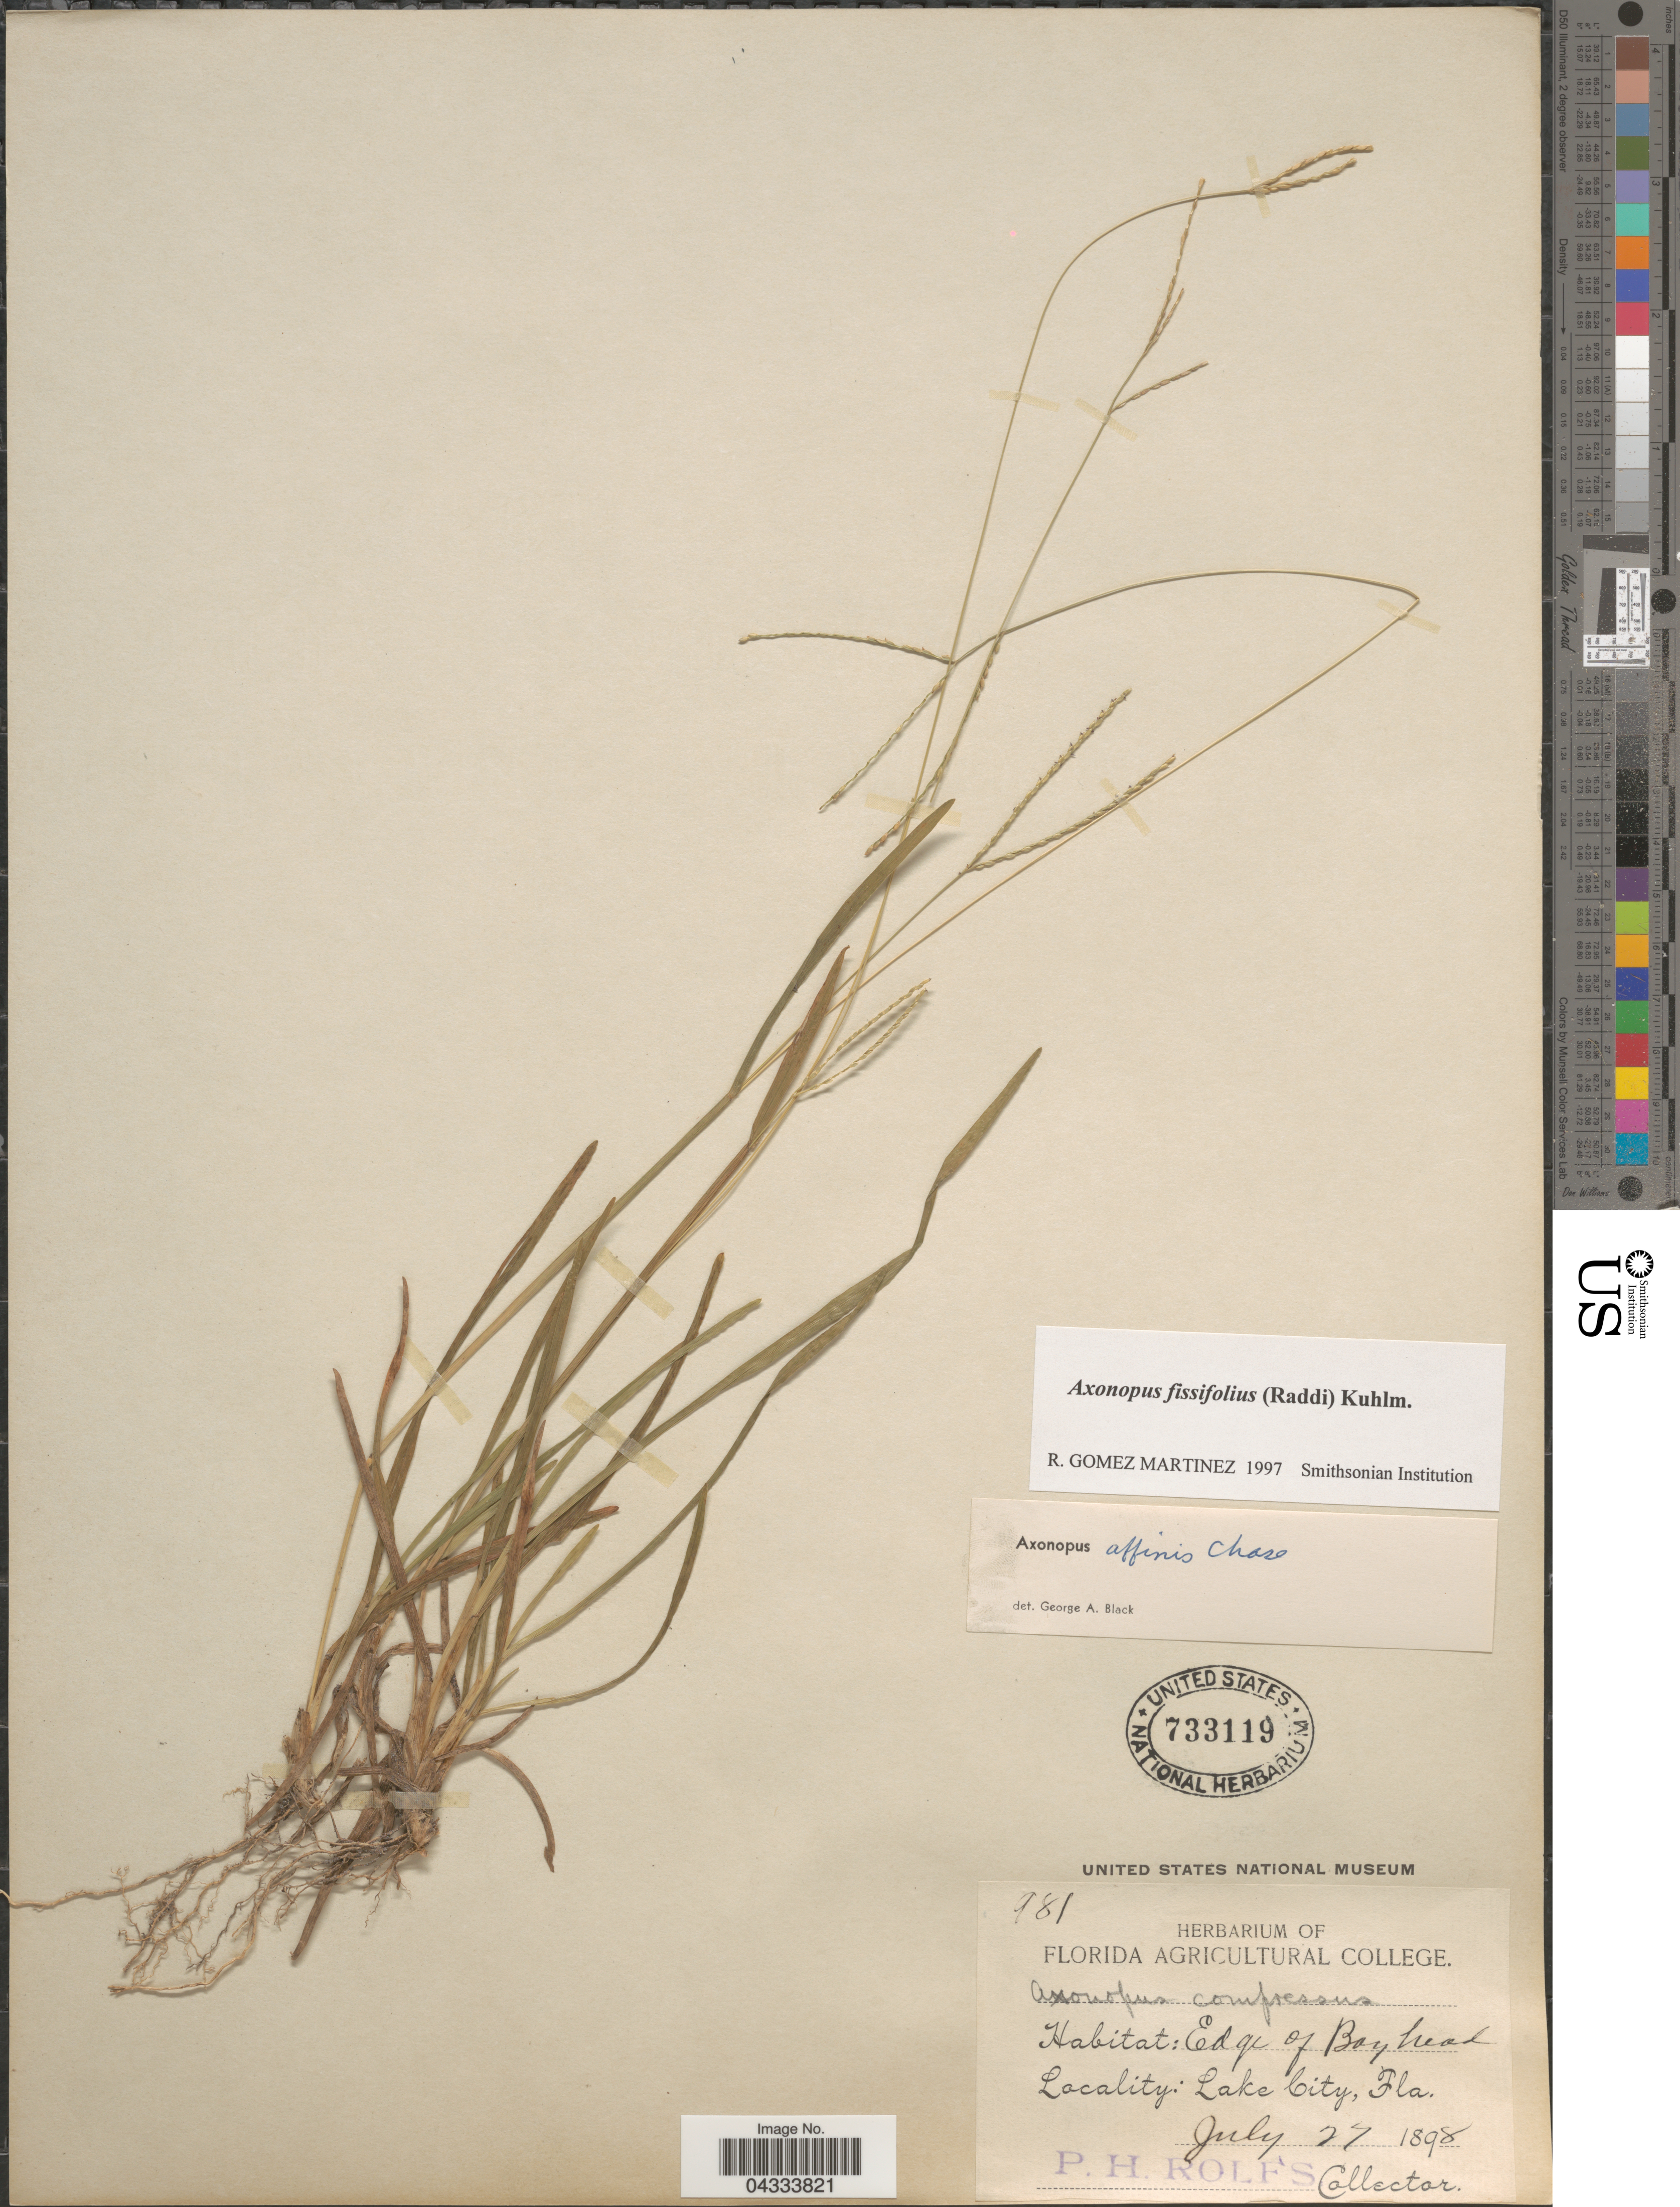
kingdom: Plantae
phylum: Tracheophyta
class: Liliopsida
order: Poales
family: Poaceae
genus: Axonopus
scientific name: Axonopus fissifolius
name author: (Raddi) Kuhlm.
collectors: P. H. Rolfs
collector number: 981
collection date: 1898-07-27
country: United States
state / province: Florida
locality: Edge of Bayhead. Lake City.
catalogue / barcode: US 733119